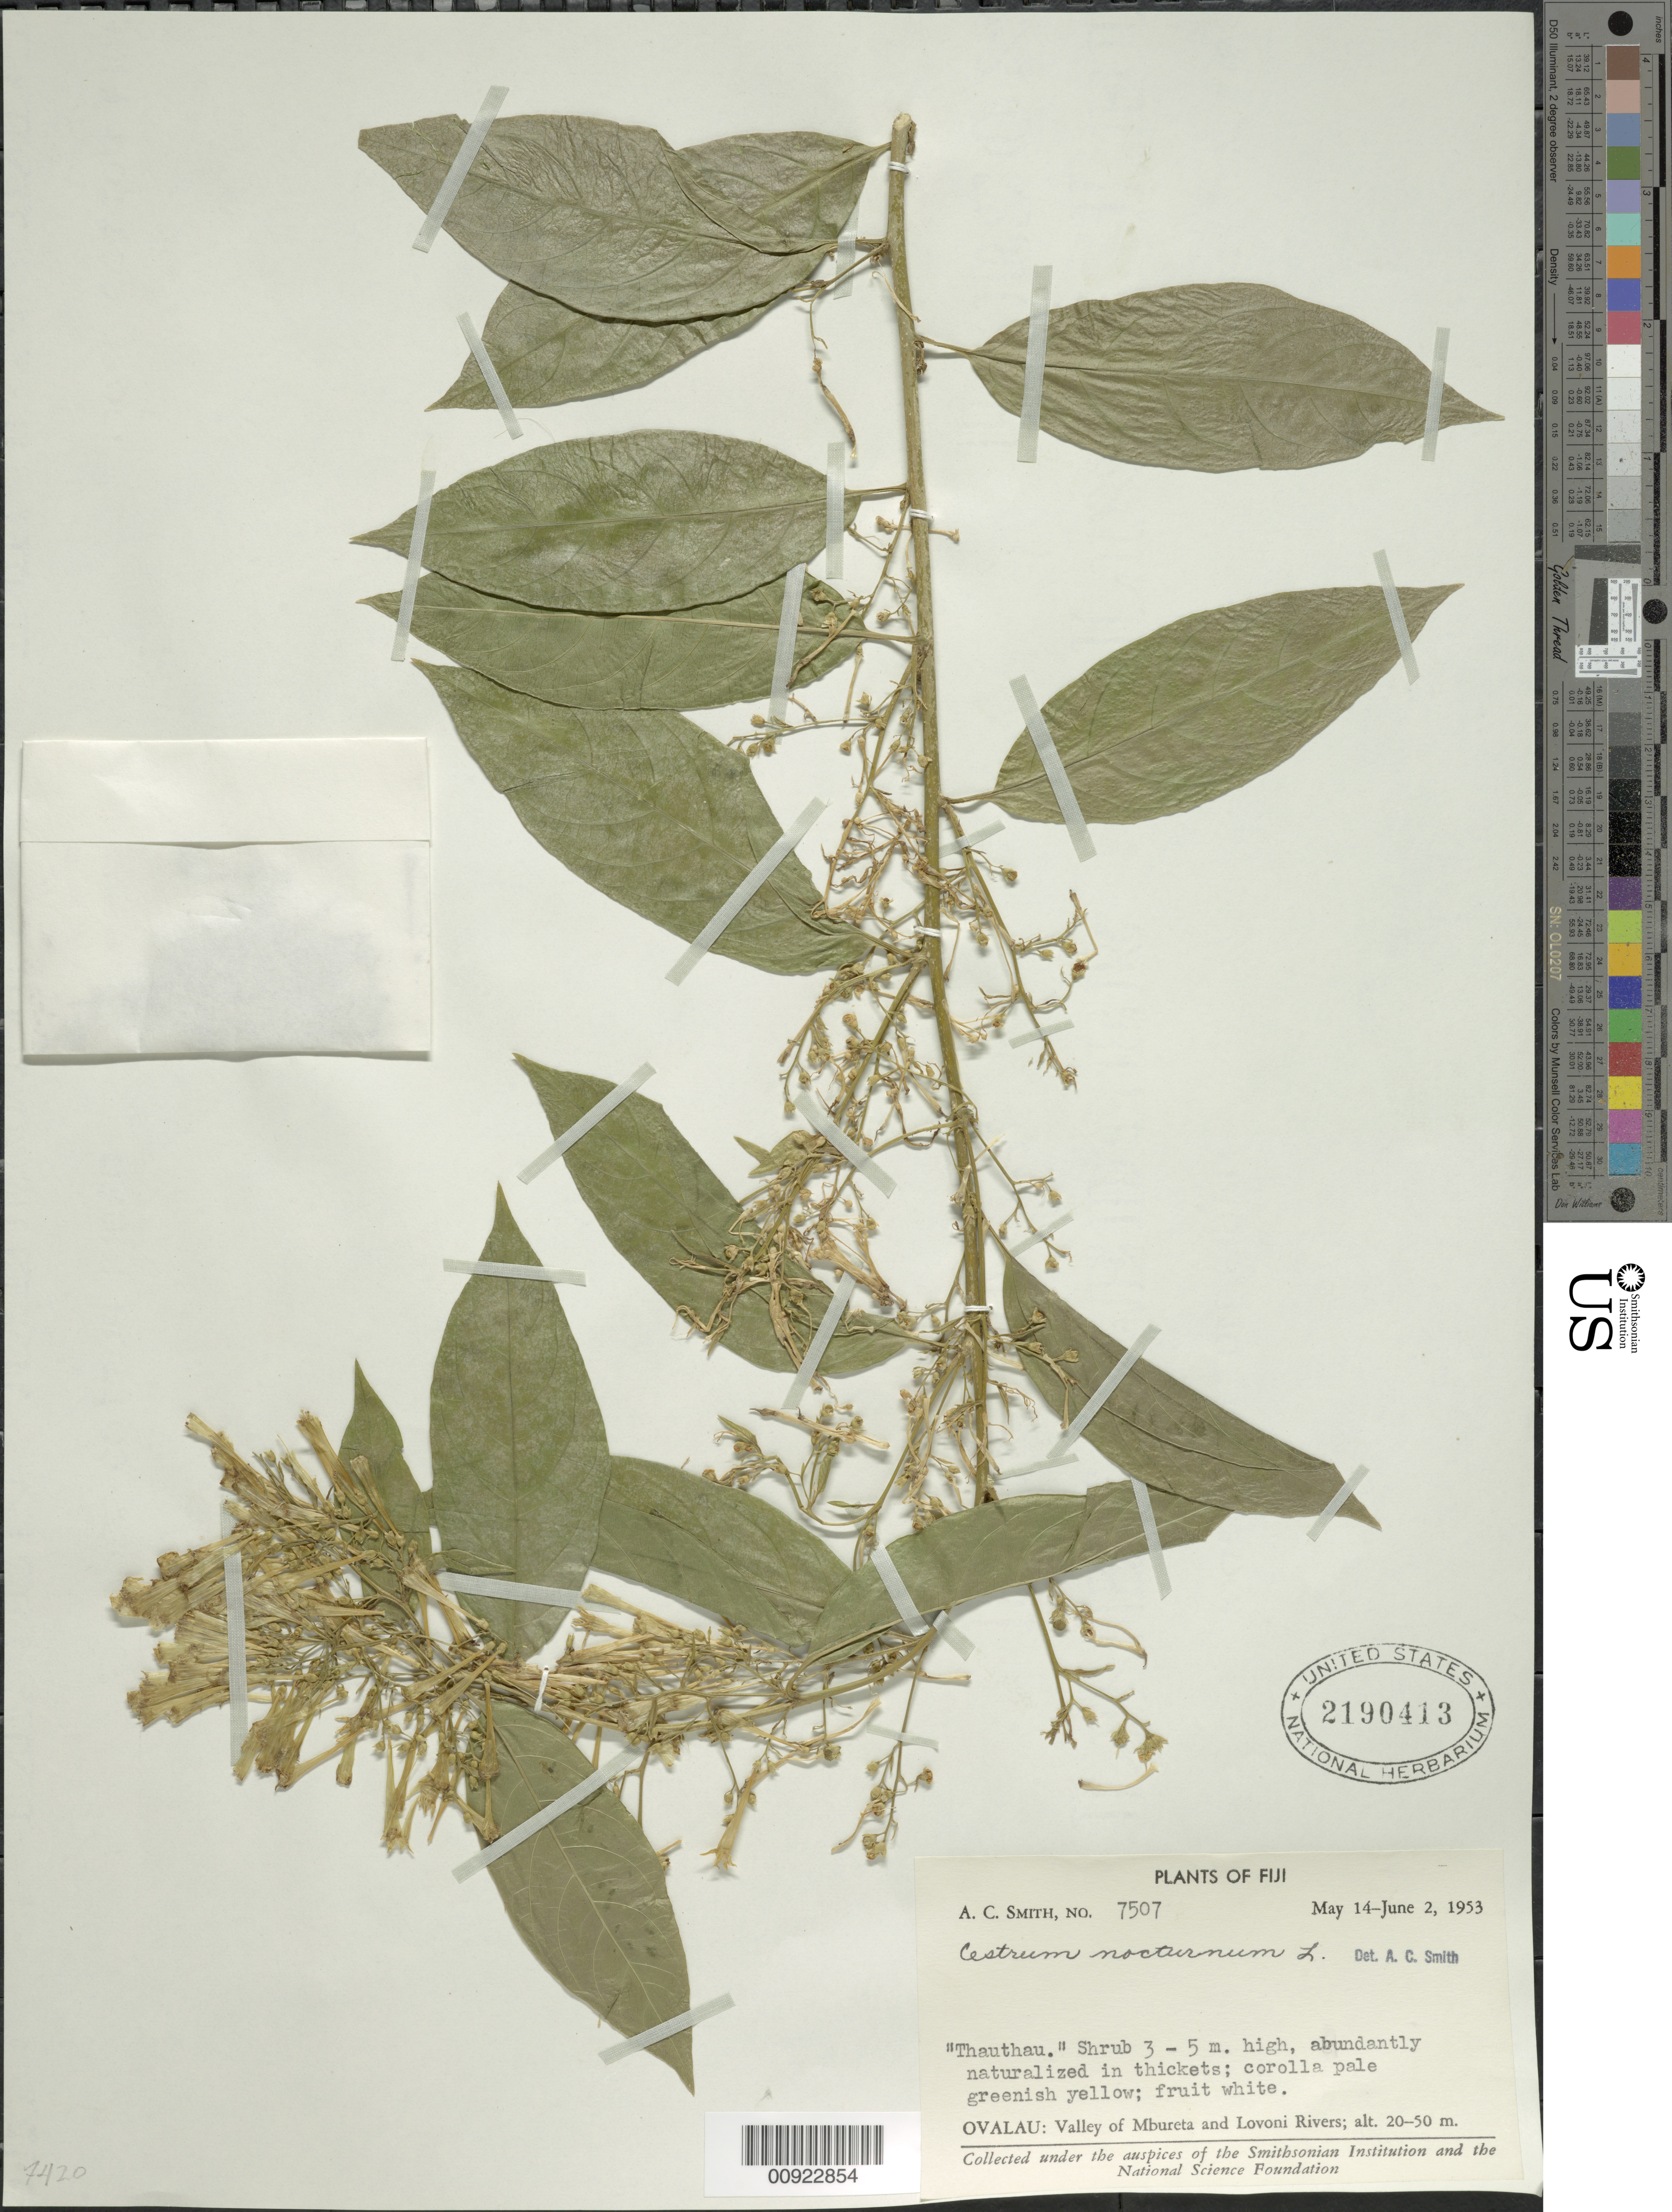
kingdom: Plantae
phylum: Tracheophyta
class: Magnoliopsida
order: Solanales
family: Solanaceae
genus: Cestrum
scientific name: Cestrum nocturnum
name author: L.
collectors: C. A. Smith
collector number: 7507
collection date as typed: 14 May 1953 to 02 Jun 1953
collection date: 1953-05-14/1953-06-02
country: Fiji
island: Ovalau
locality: Valley of Mbureta and Lovoni Rivers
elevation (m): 20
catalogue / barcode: US 2190413